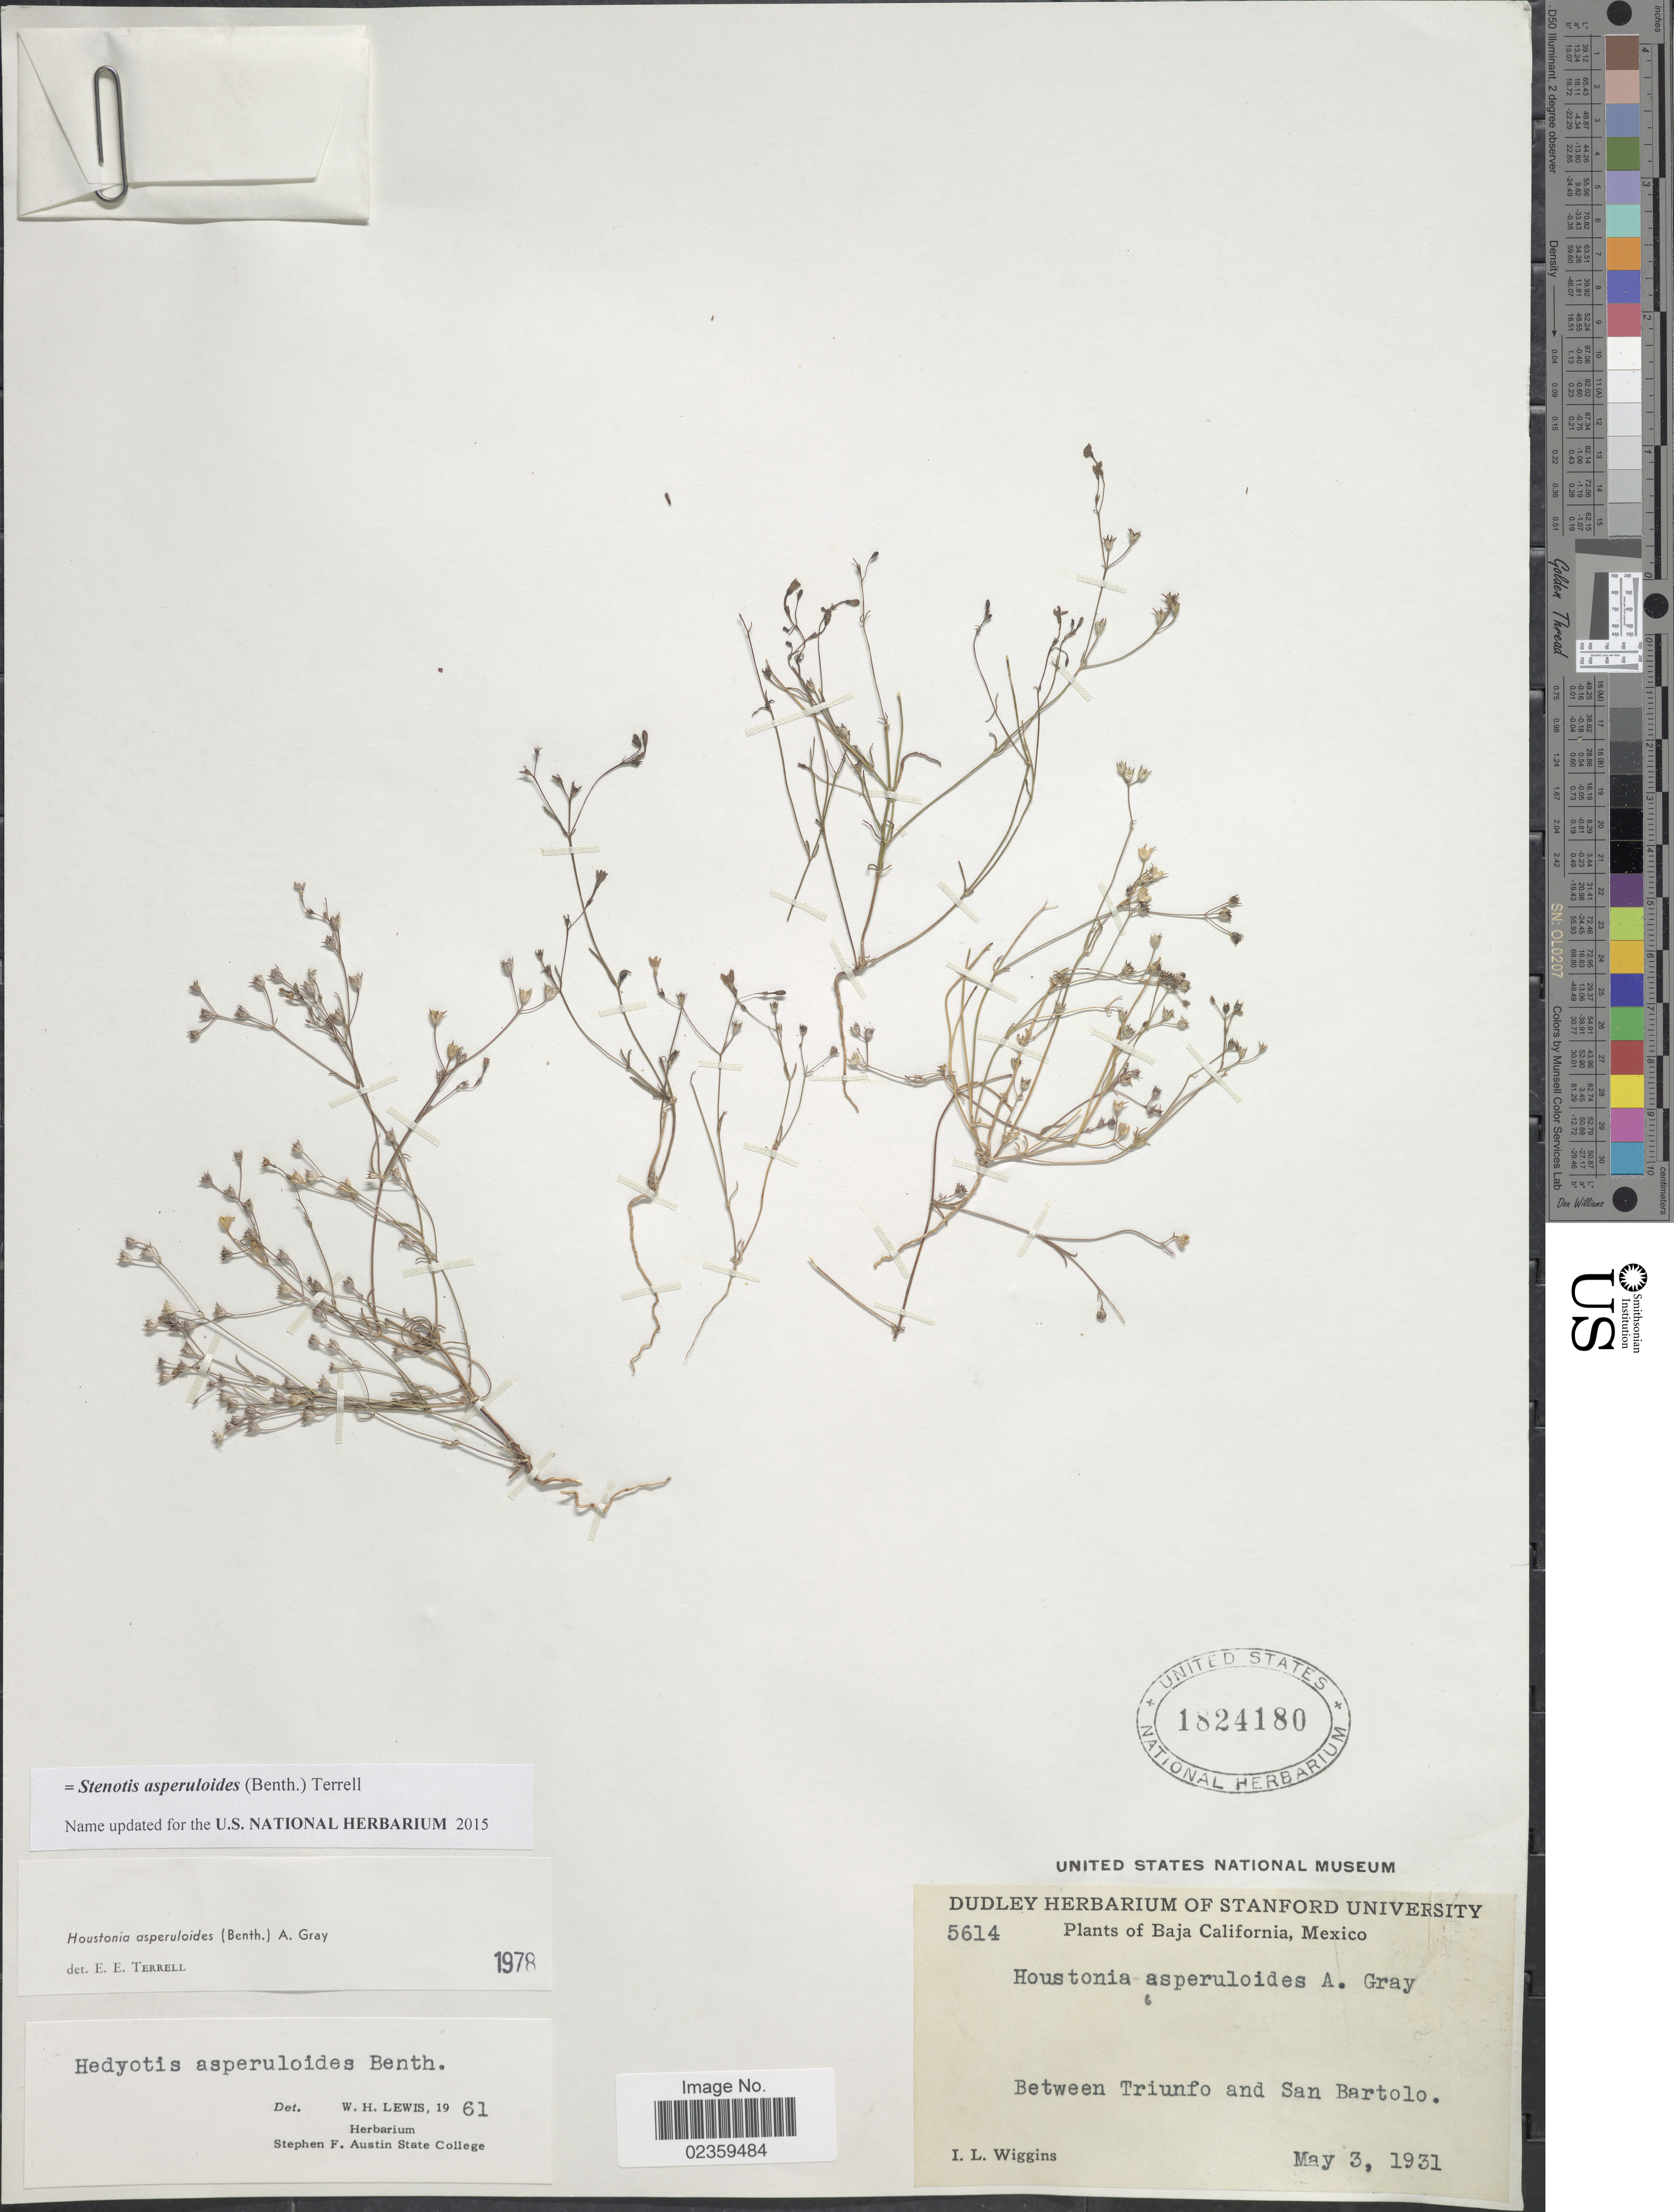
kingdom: Plantae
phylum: Tracheophyta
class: Magnoliopsida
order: Gentianales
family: Rubiaceae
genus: Stenotis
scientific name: Stenotis asperuloides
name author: (Benth.) Terrell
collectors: I. L. Wiggins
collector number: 5614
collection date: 1931-05-03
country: Mexico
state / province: Baja California Sur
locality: Between Triunfo and San Bartolo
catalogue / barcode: US 1824180